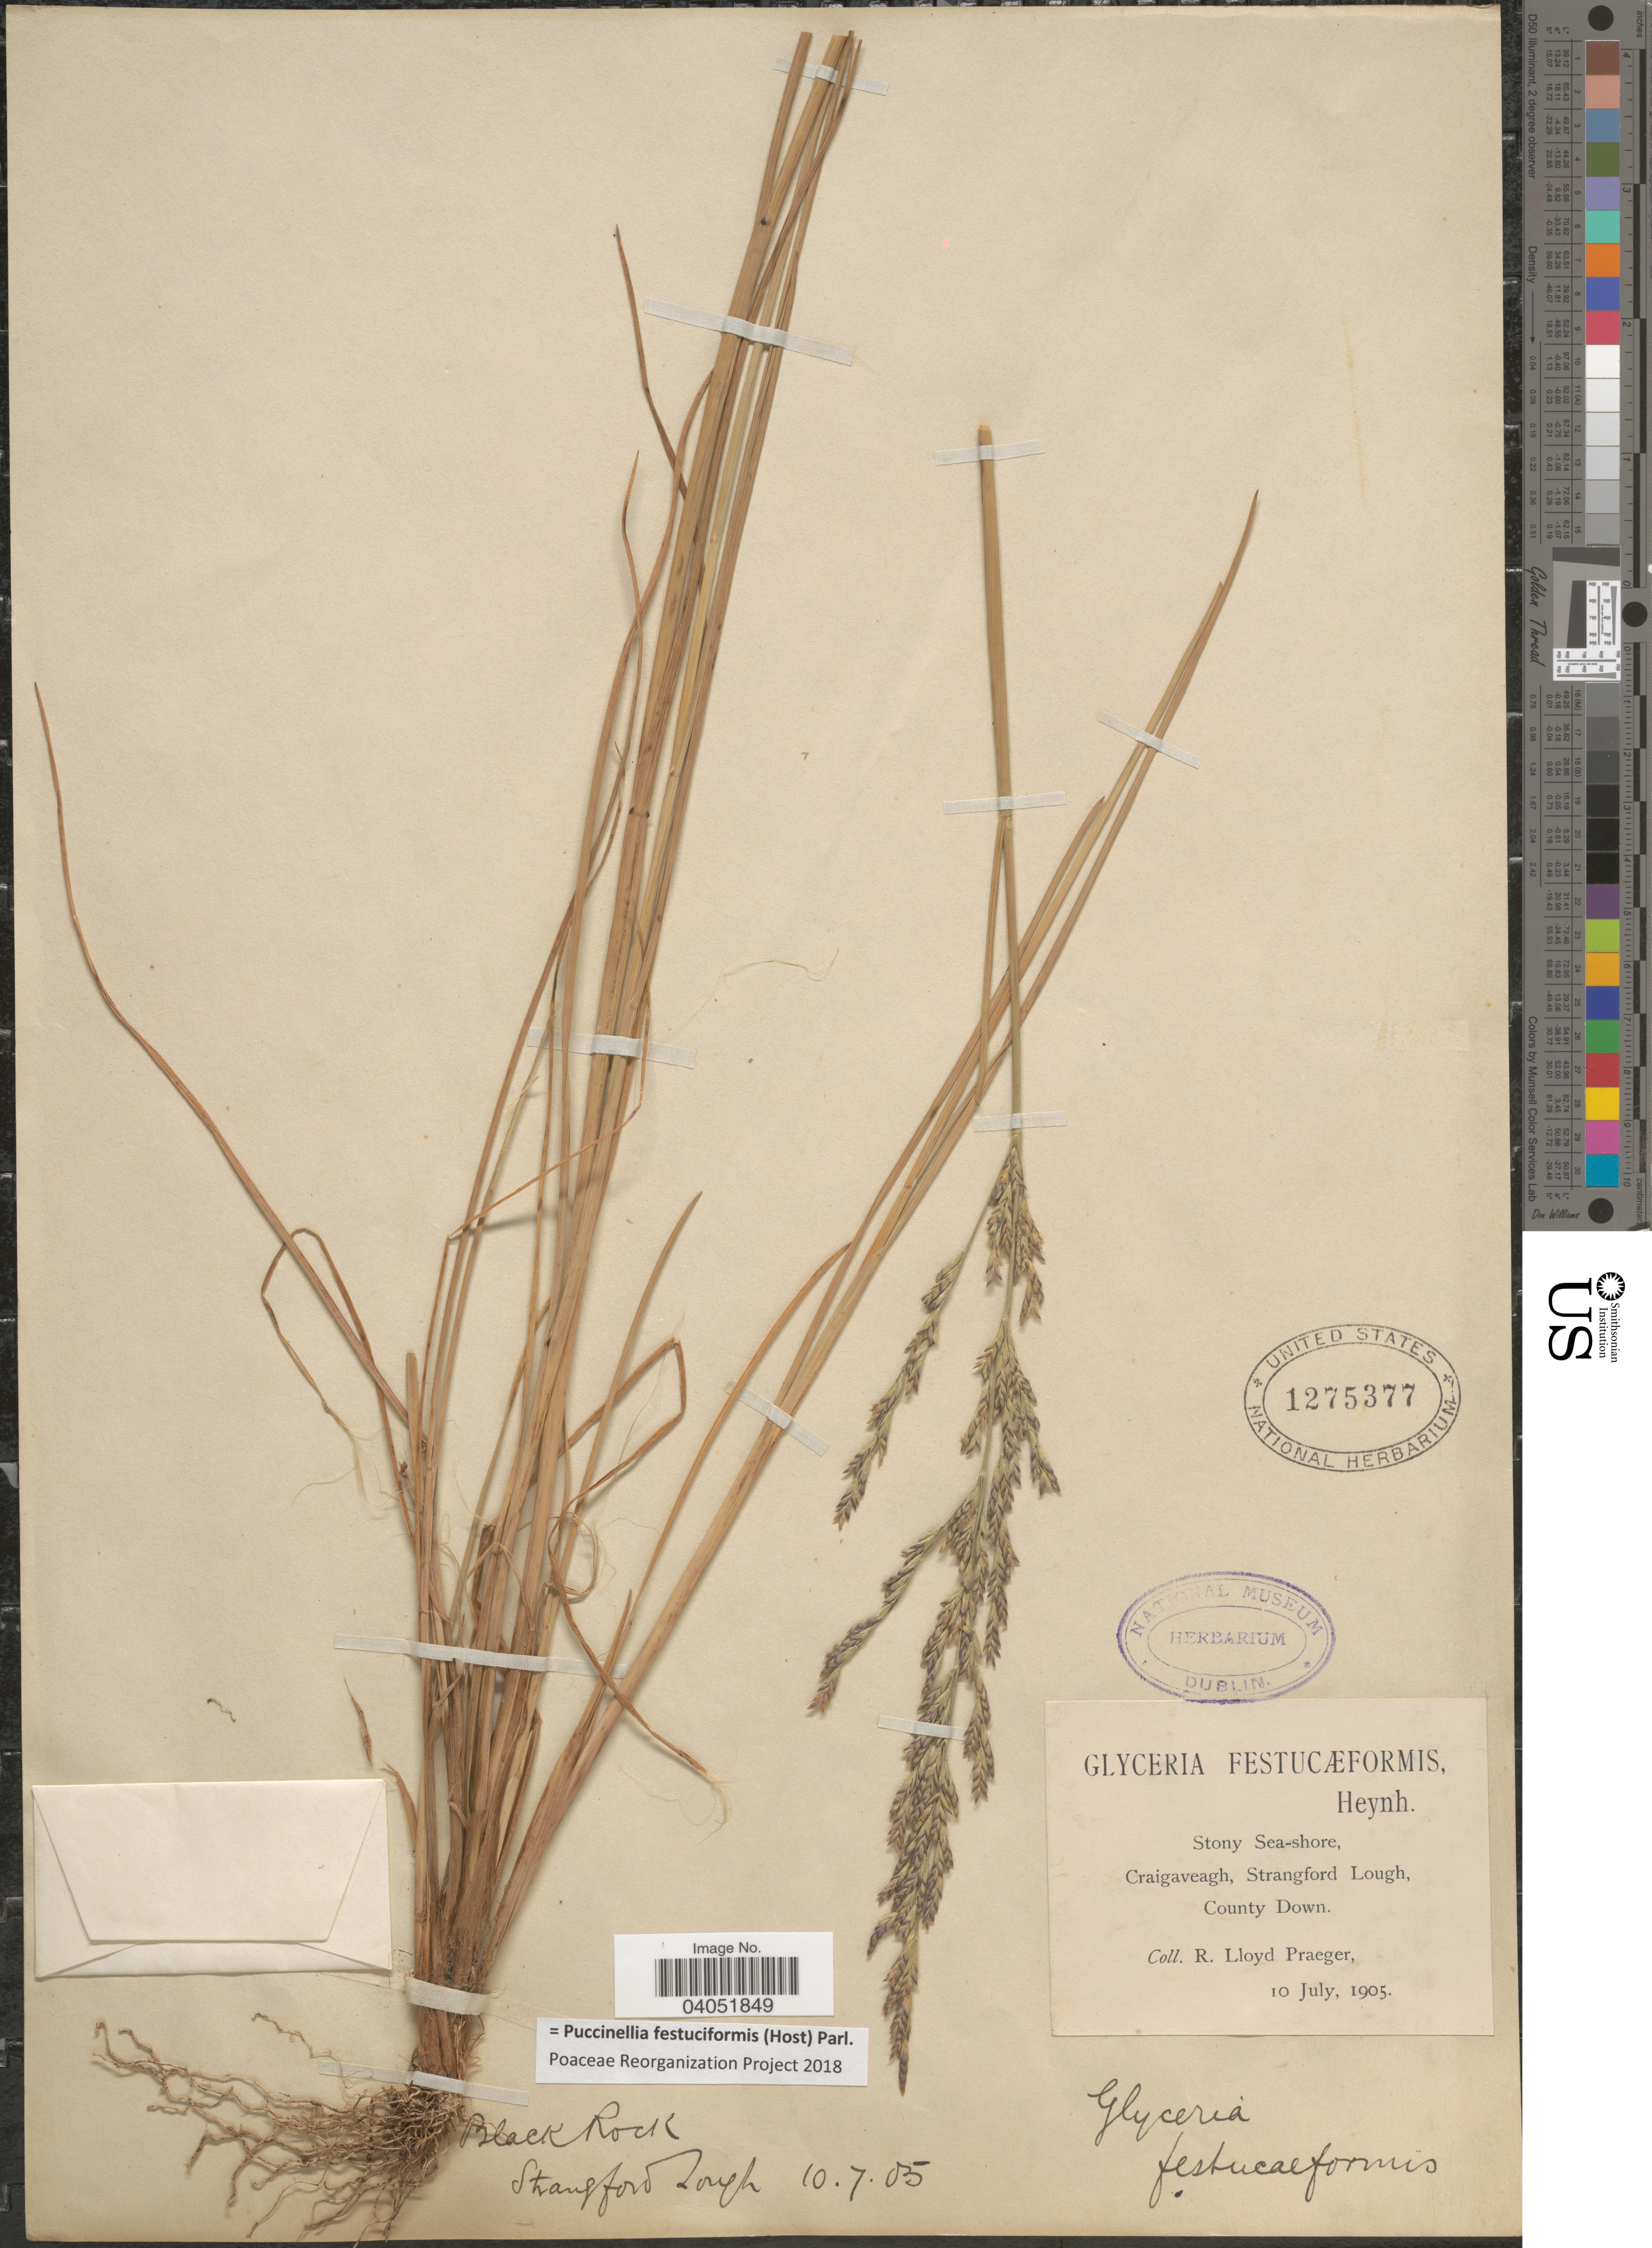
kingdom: Plantae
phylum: Tracheophyta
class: Liliopsida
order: Poales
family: Poaceae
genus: Puccinellia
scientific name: Puccinellia festuciformis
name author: (Host) Parl.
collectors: R. Praeger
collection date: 1905-07-10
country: United Kingdom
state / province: Northern Ireland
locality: Black Rock. Craigaveagh, Strangford Lough, County Down.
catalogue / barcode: US 1275377